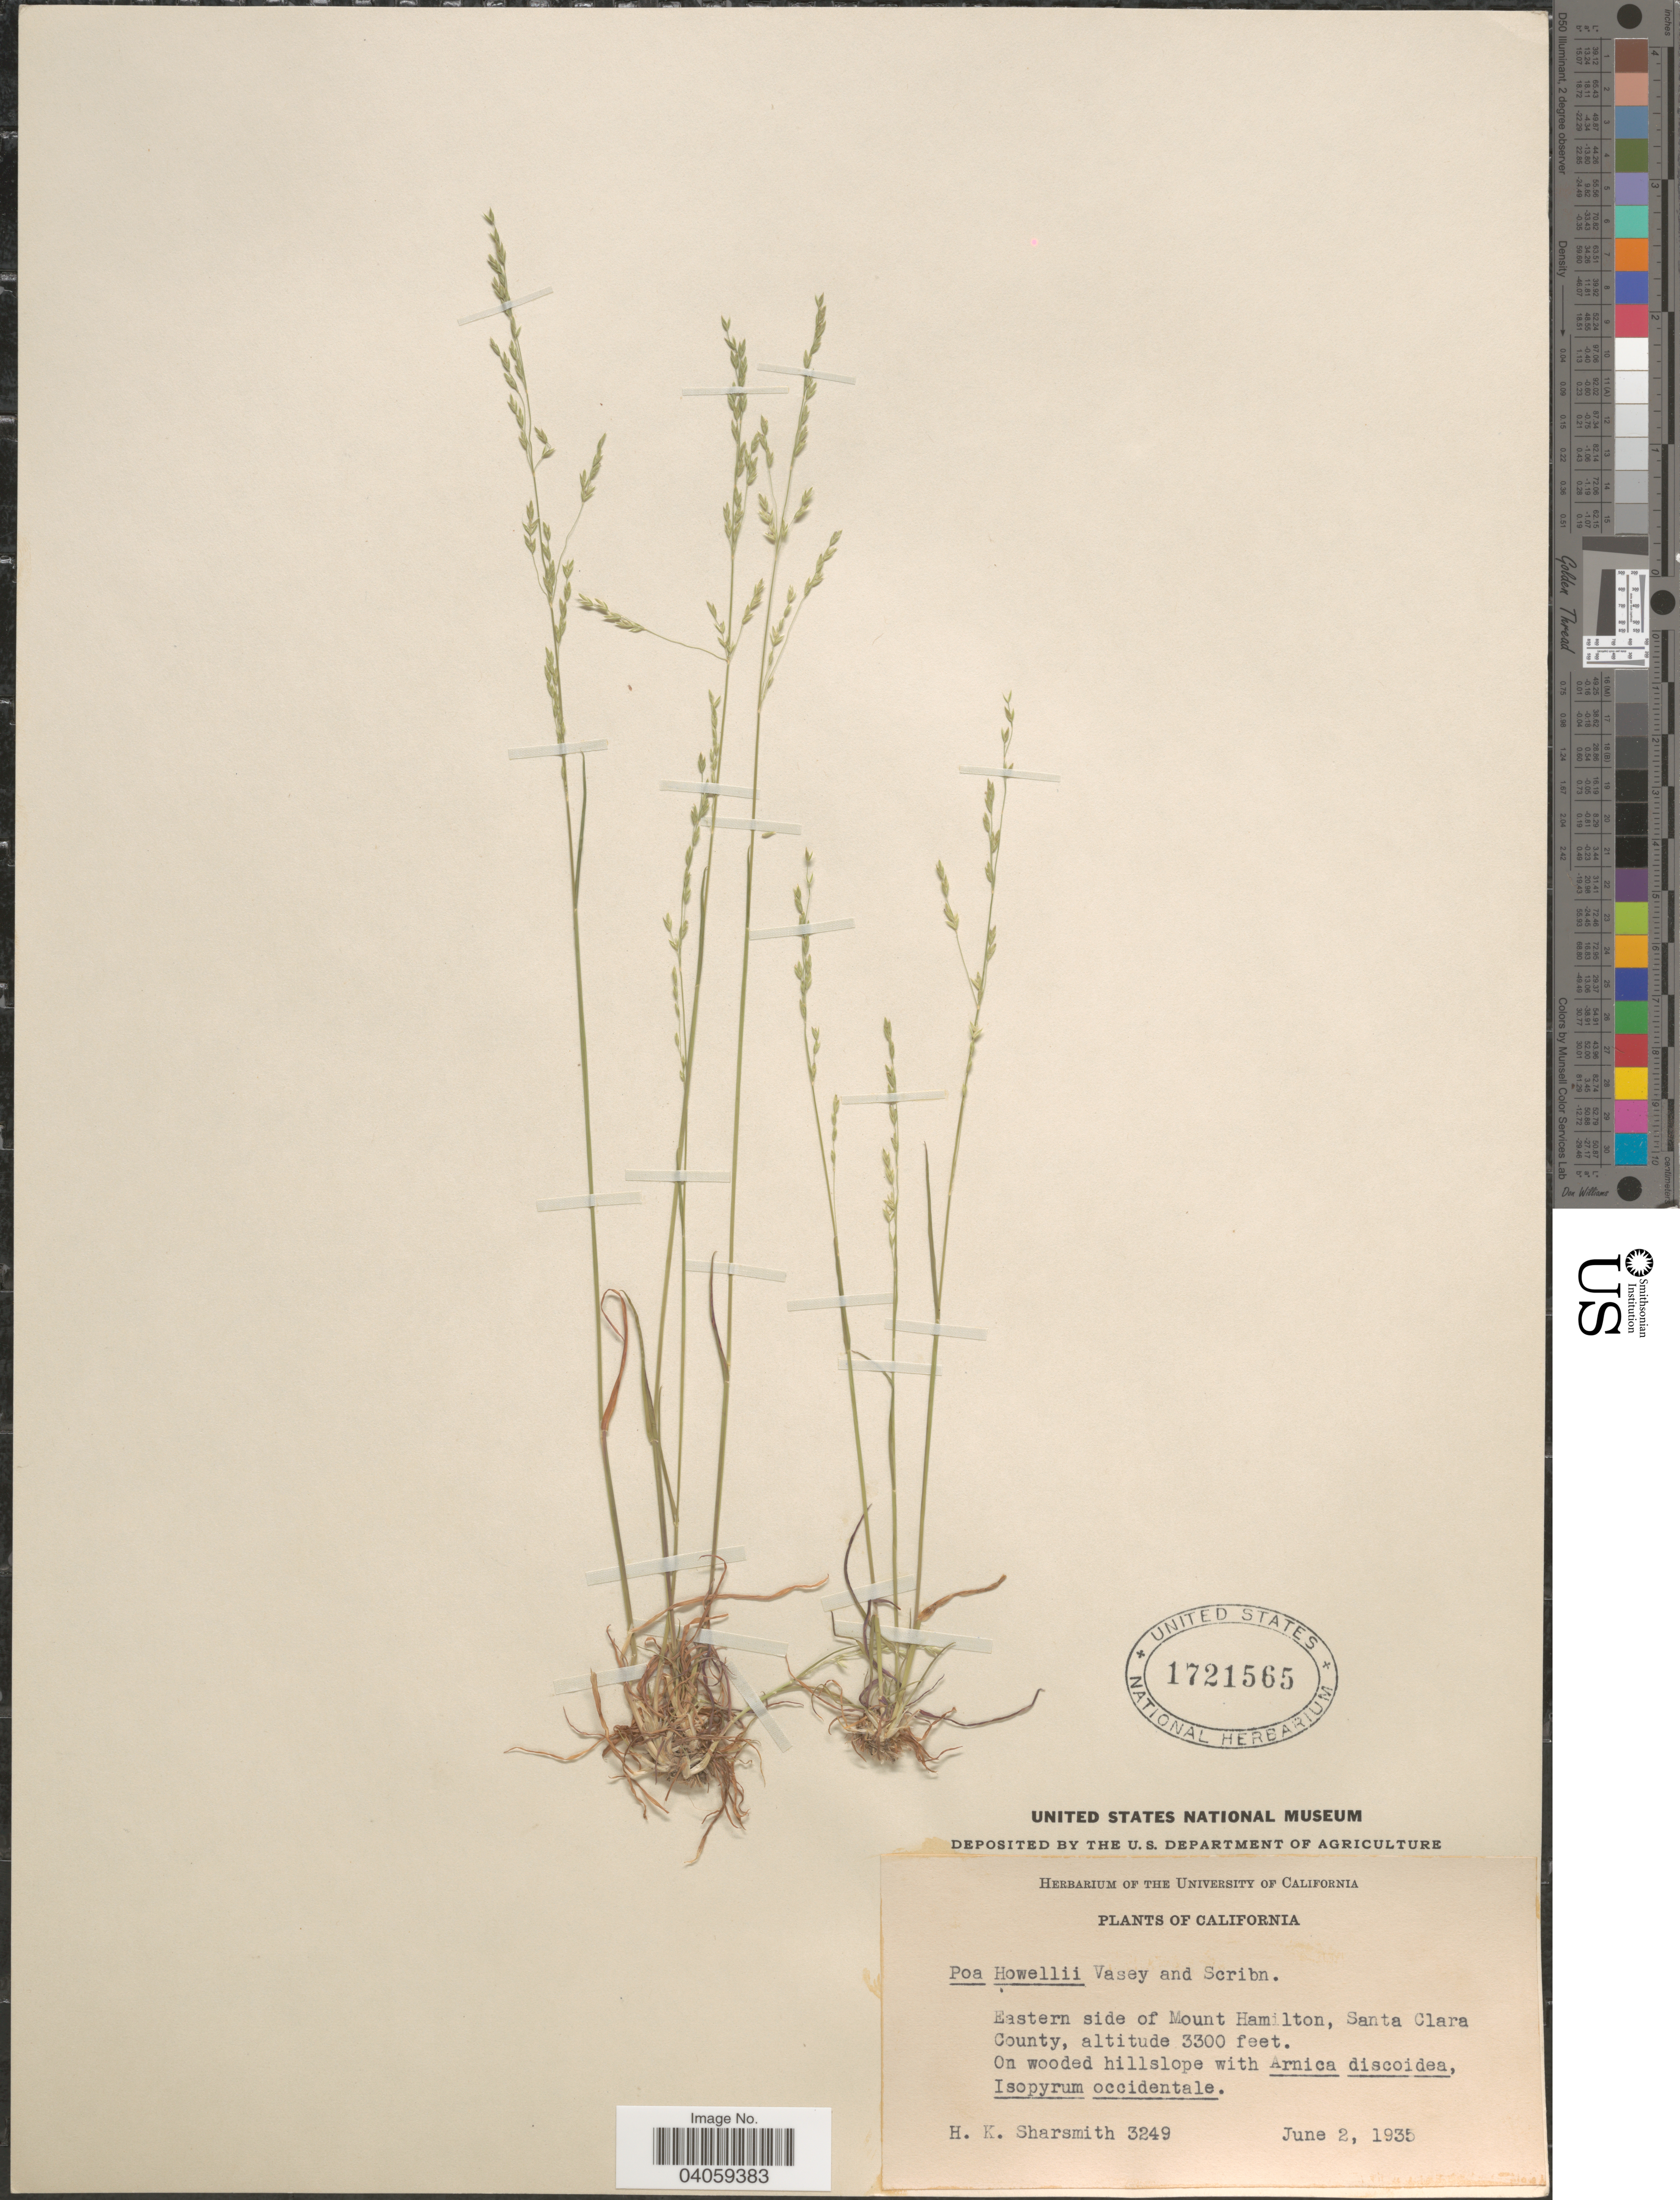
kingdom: Plantae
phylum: Tracheophyta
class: Liliopsida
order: Poales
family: Poaceae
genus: Poa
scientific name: Poa howellii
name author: Vasey & Scribn.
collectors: H. Sharsmith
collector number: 3249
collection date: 1935-06-02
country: United States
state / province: California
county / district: Santa Clara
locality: Eastern side of Mount Hamilton, Santa Clara County. On wooded hillslope.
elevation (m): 1006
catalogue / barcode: US 1721565